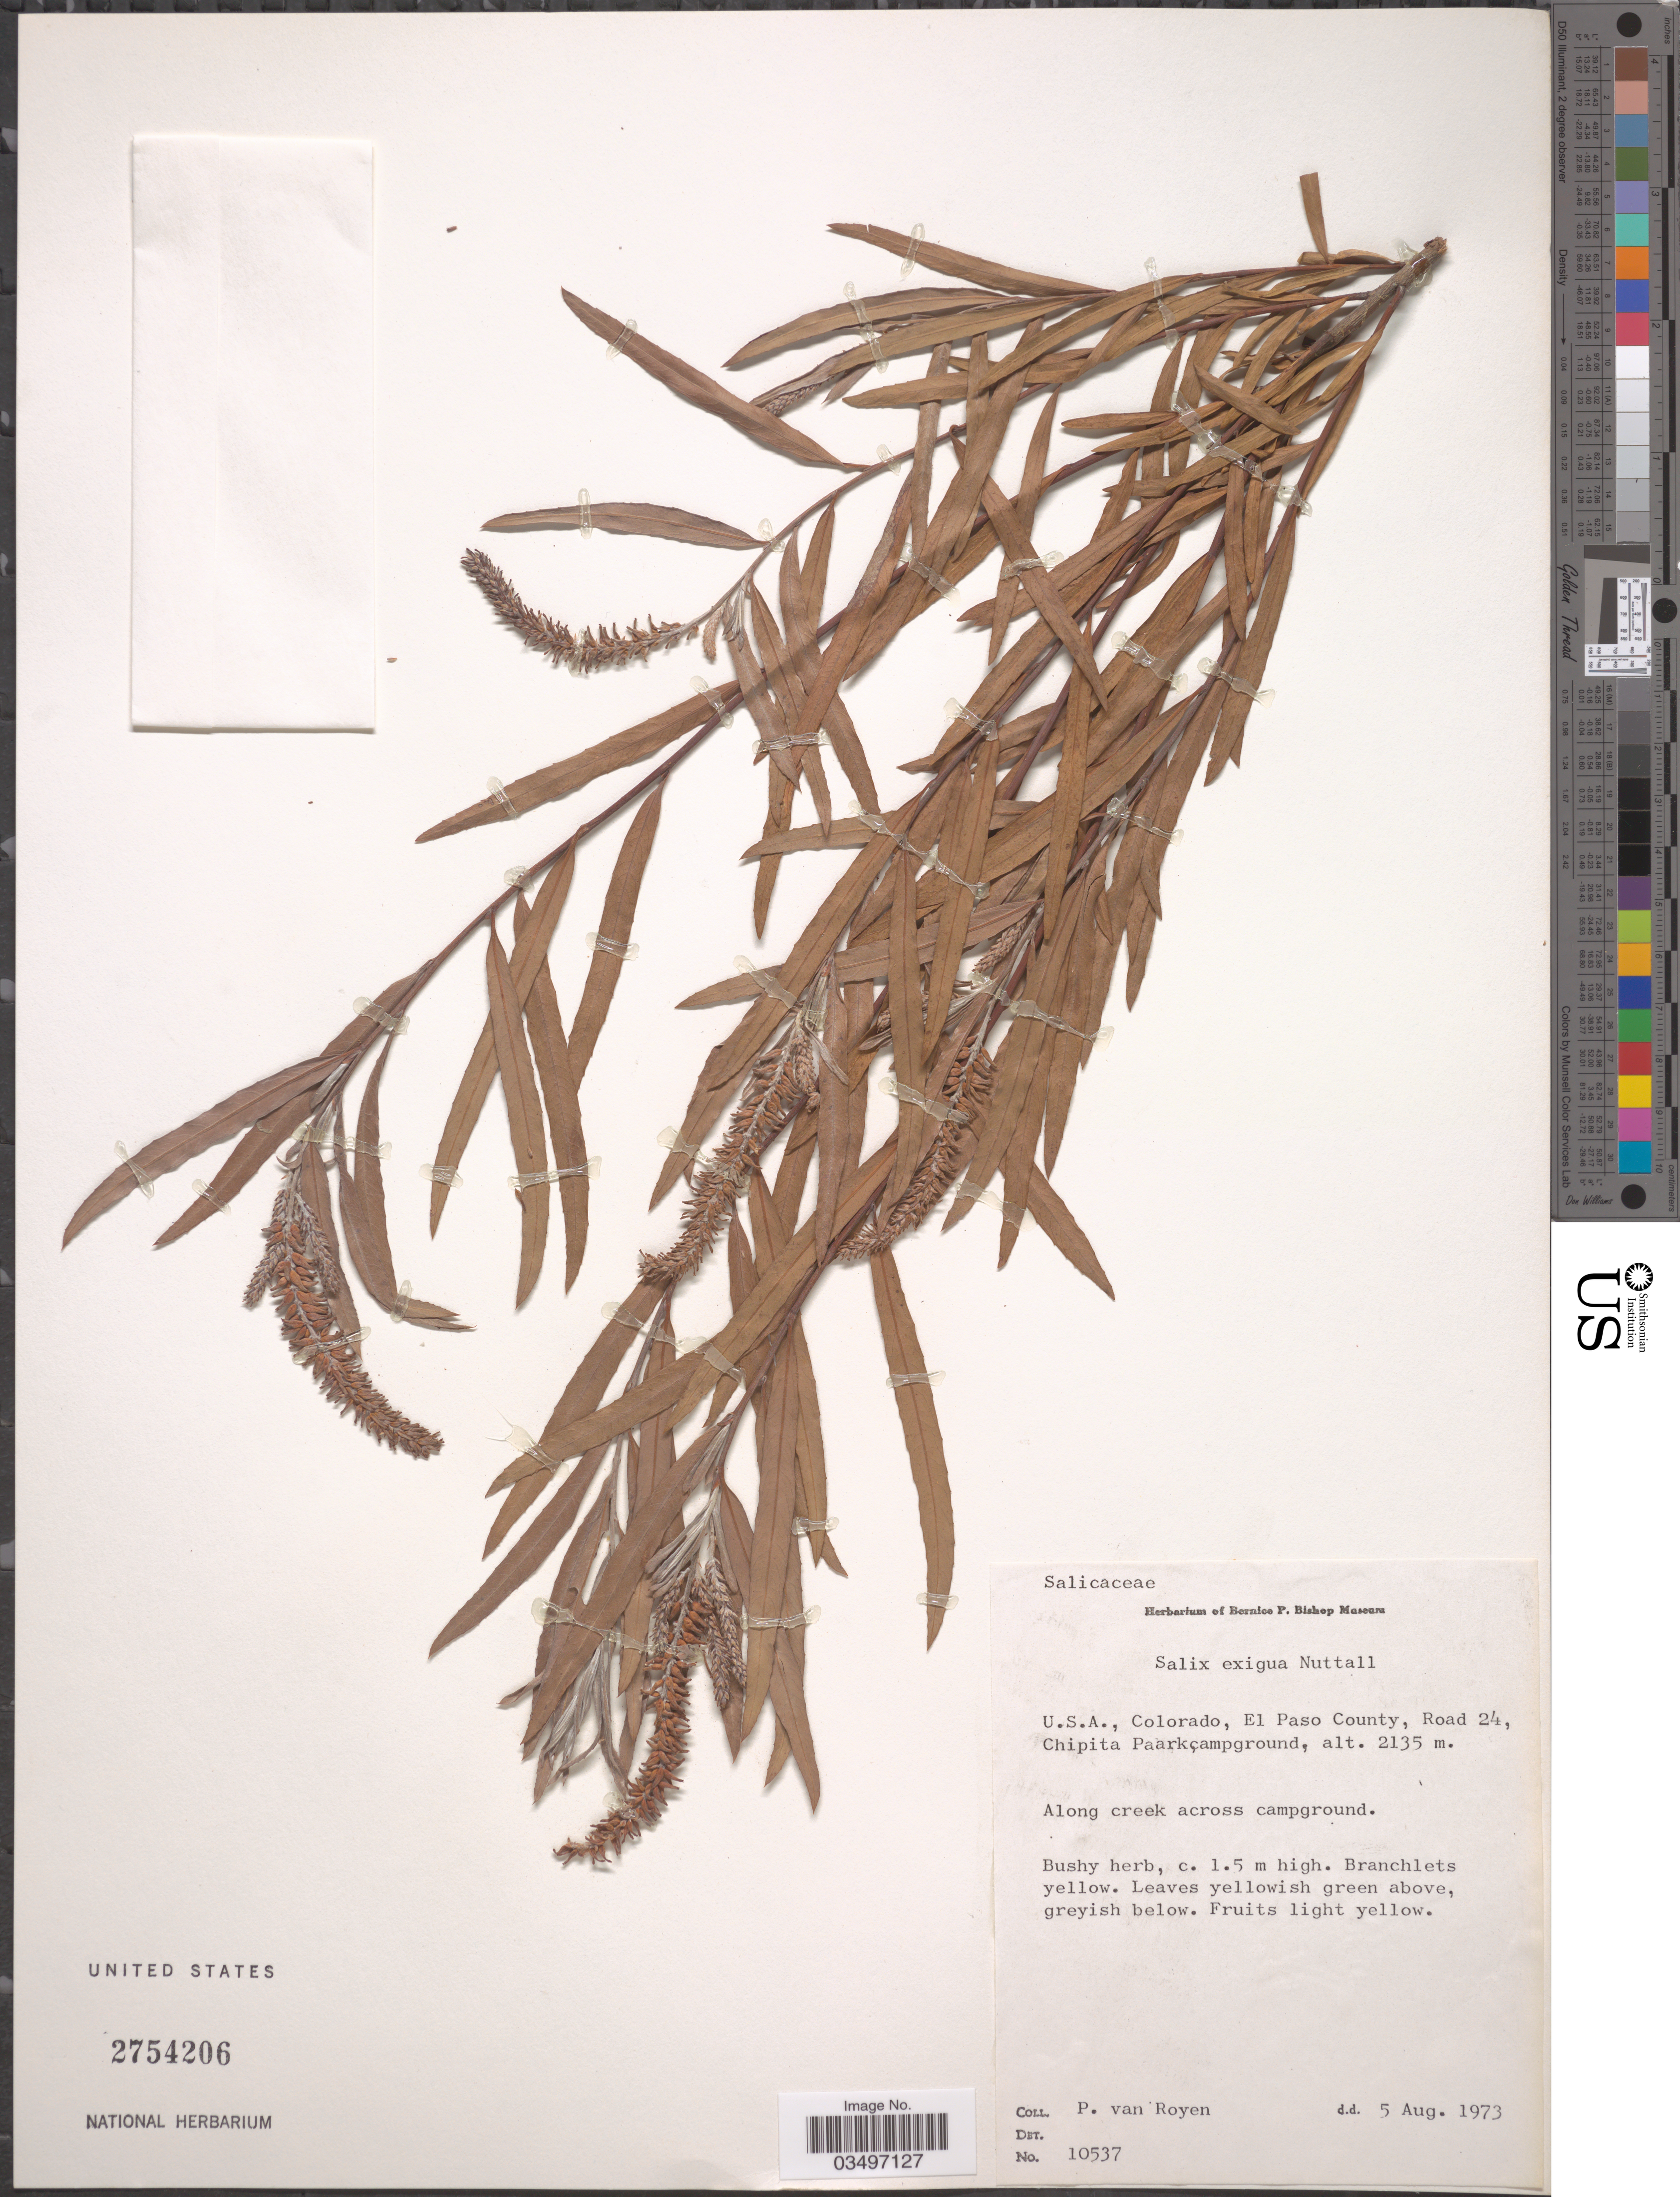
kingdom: Plantae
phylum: Tracheophyta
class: Magnoliopsida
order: Malpighiales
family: Salicaceae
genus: Salix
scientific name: Salix exigua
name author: Nutt.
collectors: P. van Royen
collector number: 10537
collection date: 1973-08-05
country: United States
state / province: Colorado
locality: El Paso County, Road 24, Chipita Paarkcampground. Along creek across campground.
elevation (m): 2135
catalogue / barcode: US 2754206